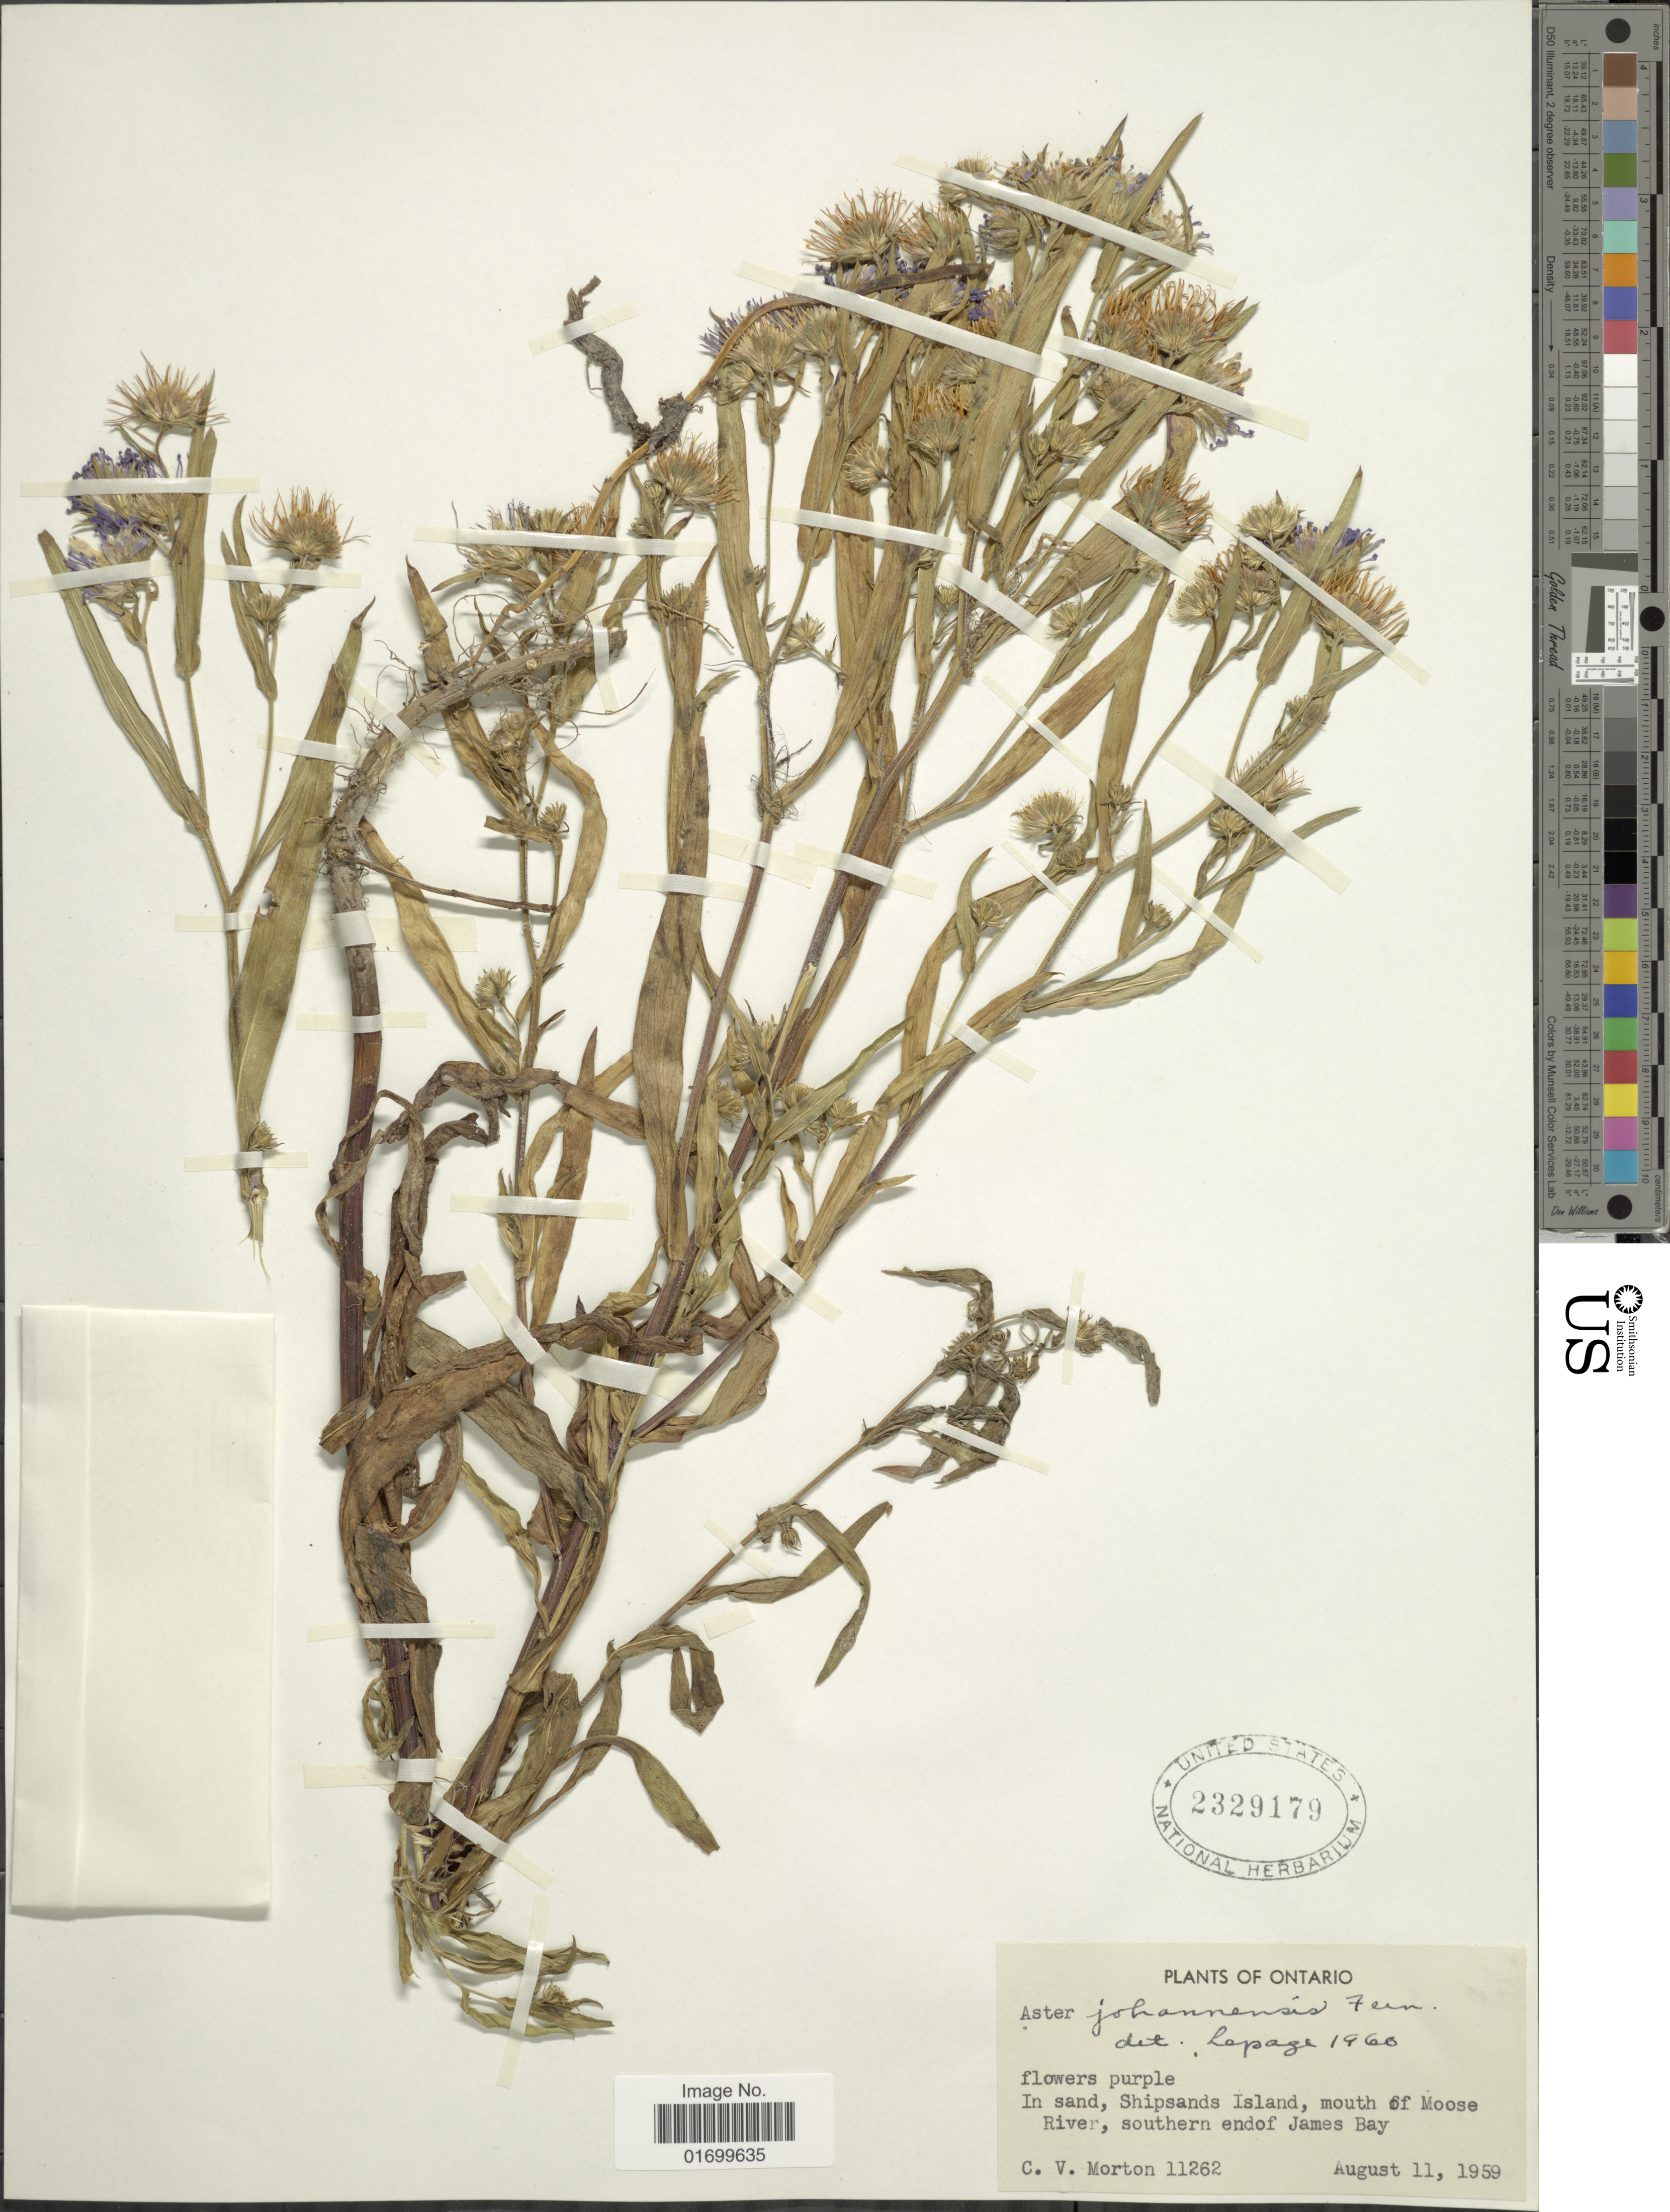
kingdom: Plantae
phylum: Tracheophyta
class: Magnoliopsida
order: Asterales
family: Asteraceae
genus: Symphyotrichum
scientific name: Symphyotrichum novi-belgii var. novi-belgii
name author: (L.) G.L. Nesom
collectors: C. V. Morton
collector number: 11262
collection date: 1959-08-11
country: Canada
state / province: Ontario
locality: In sand, Shipsands Island, mouth of Moose River, southern end of James Bay.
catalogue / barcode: US 2329179